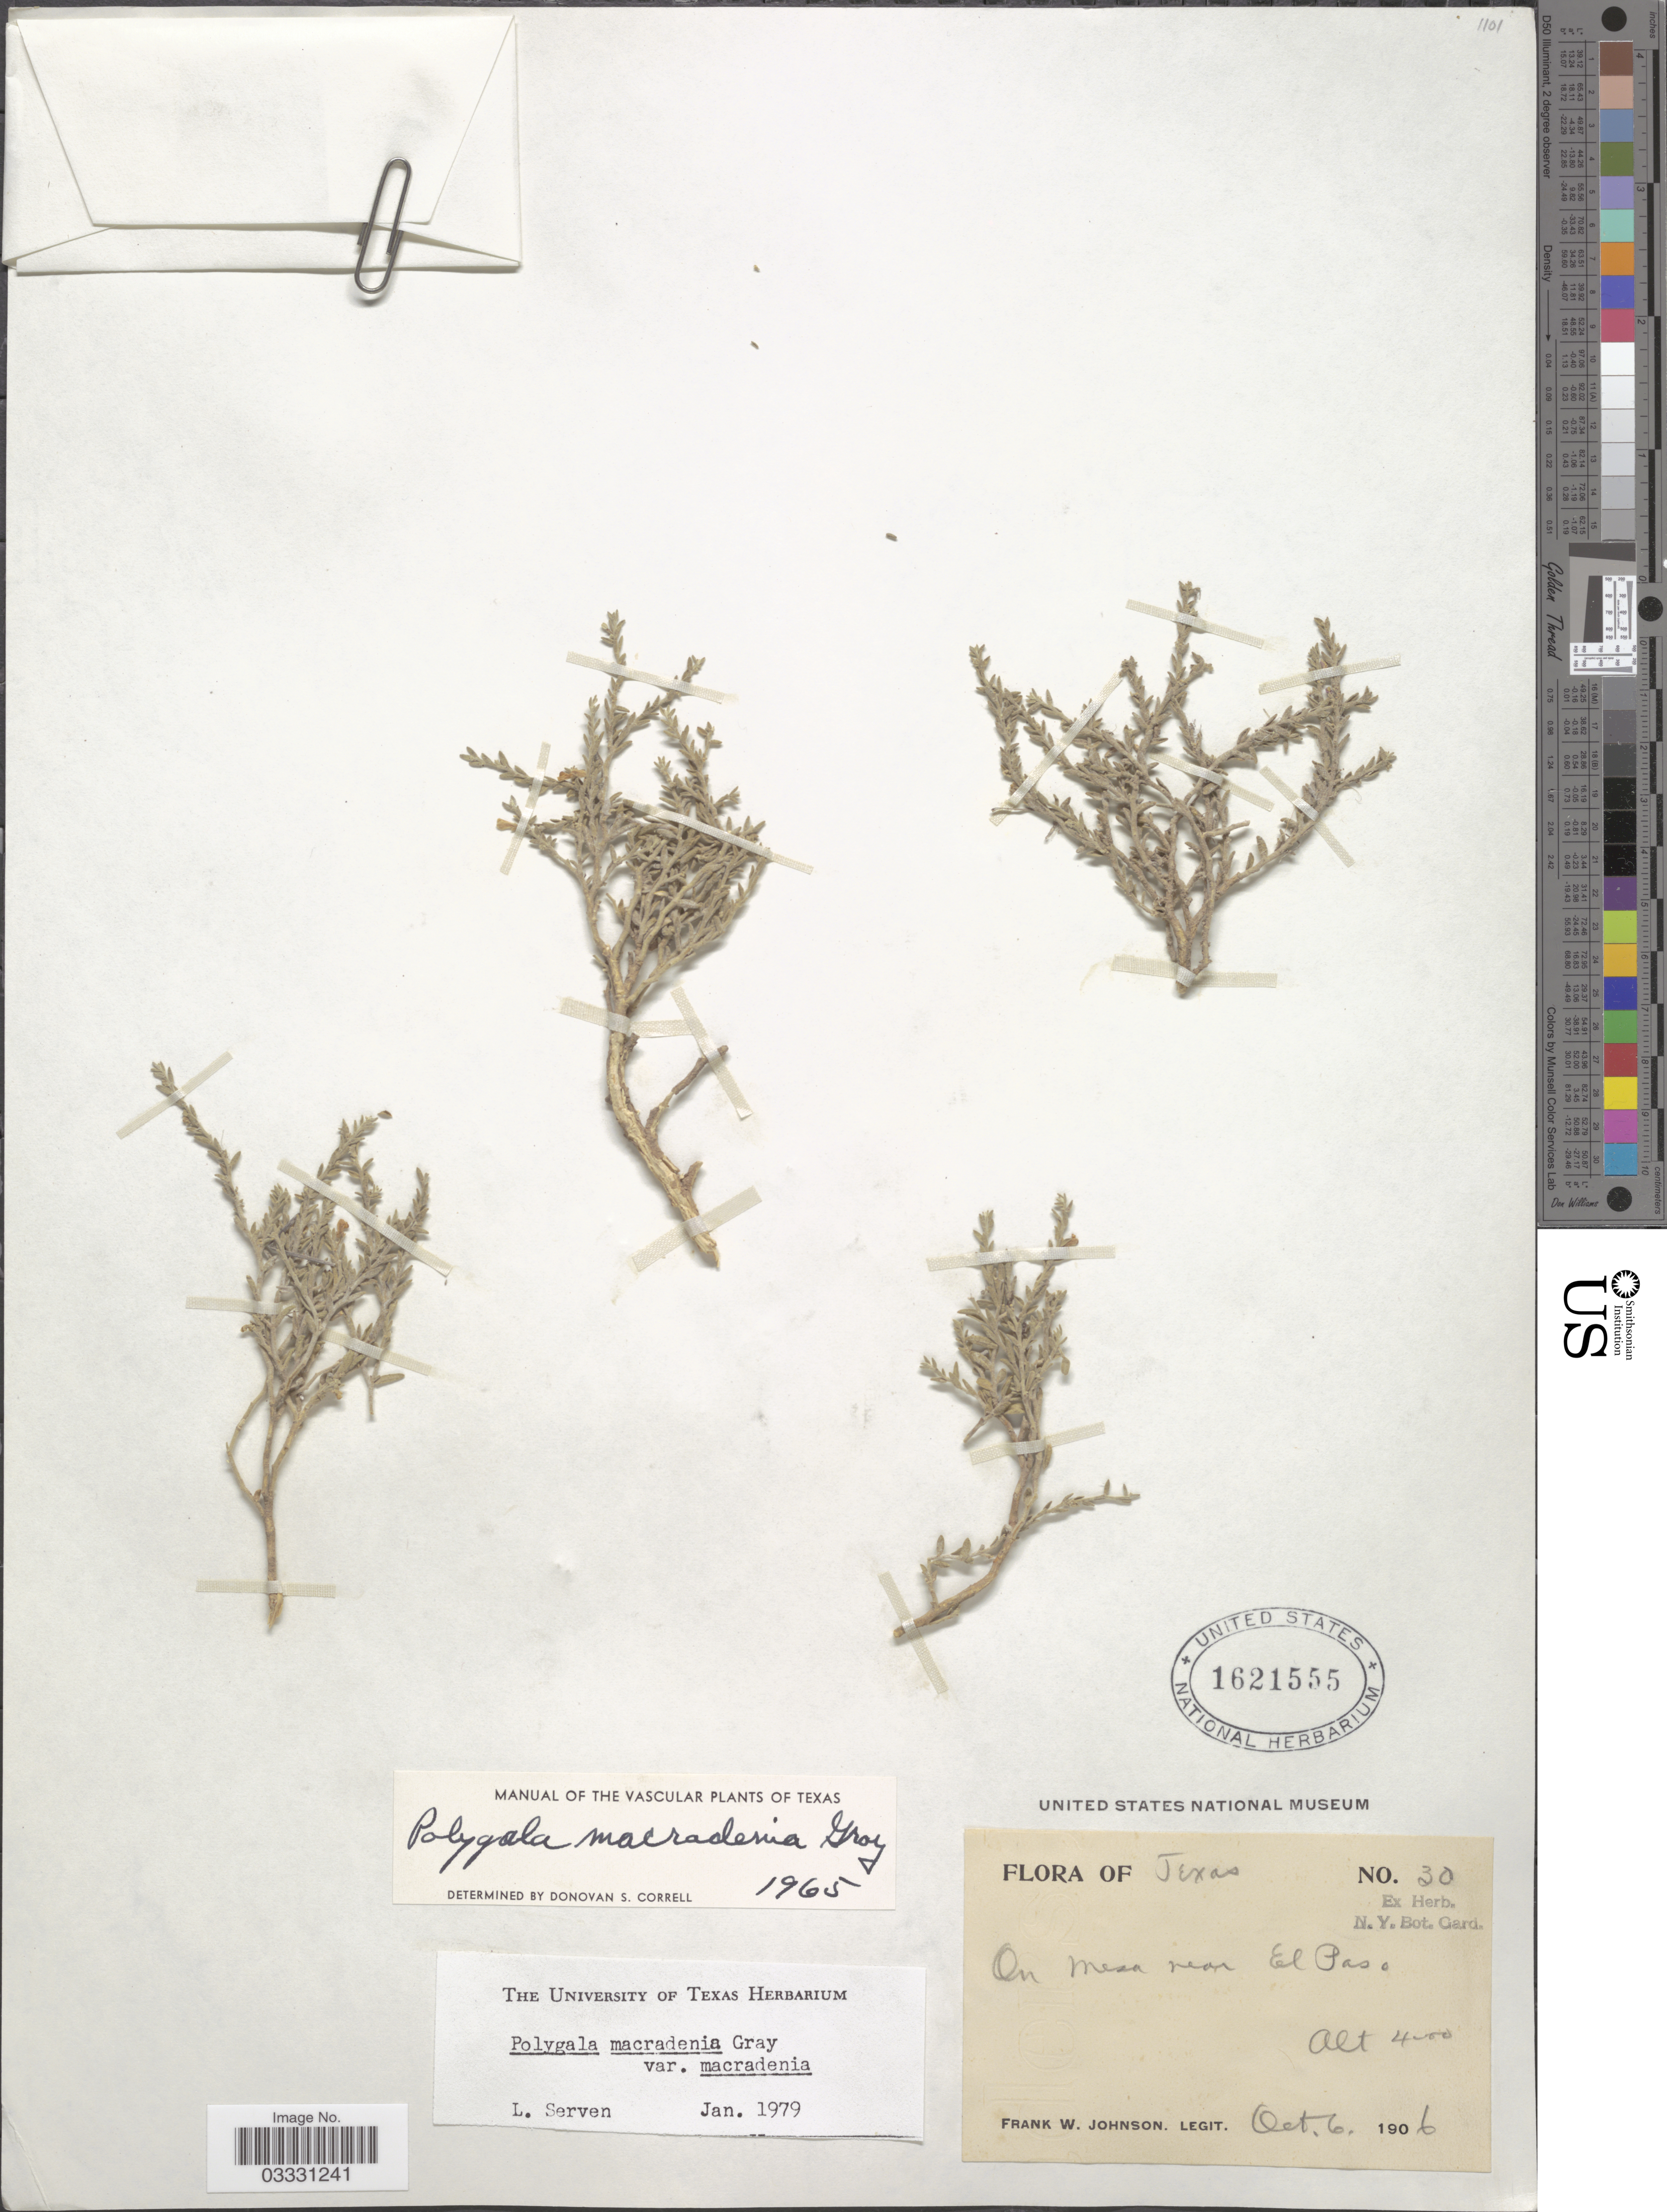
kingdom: Plantae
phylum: Tracheophyta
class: Magnoliopsida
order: Fabales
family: Polygalaceae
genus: Hebecarpa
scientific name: Hebecarpa macradenia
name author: (A. Gray) J.R. Abbott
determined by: Strong, Mark T., (BOT), Smithsonian Institution - National Museum of Natural History (UNITED STATES)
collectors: F. W. Johnson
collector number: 30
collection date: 1906-10-06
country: United States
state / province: Texas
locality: On mesa near El Paso.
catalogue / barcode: US 1621555